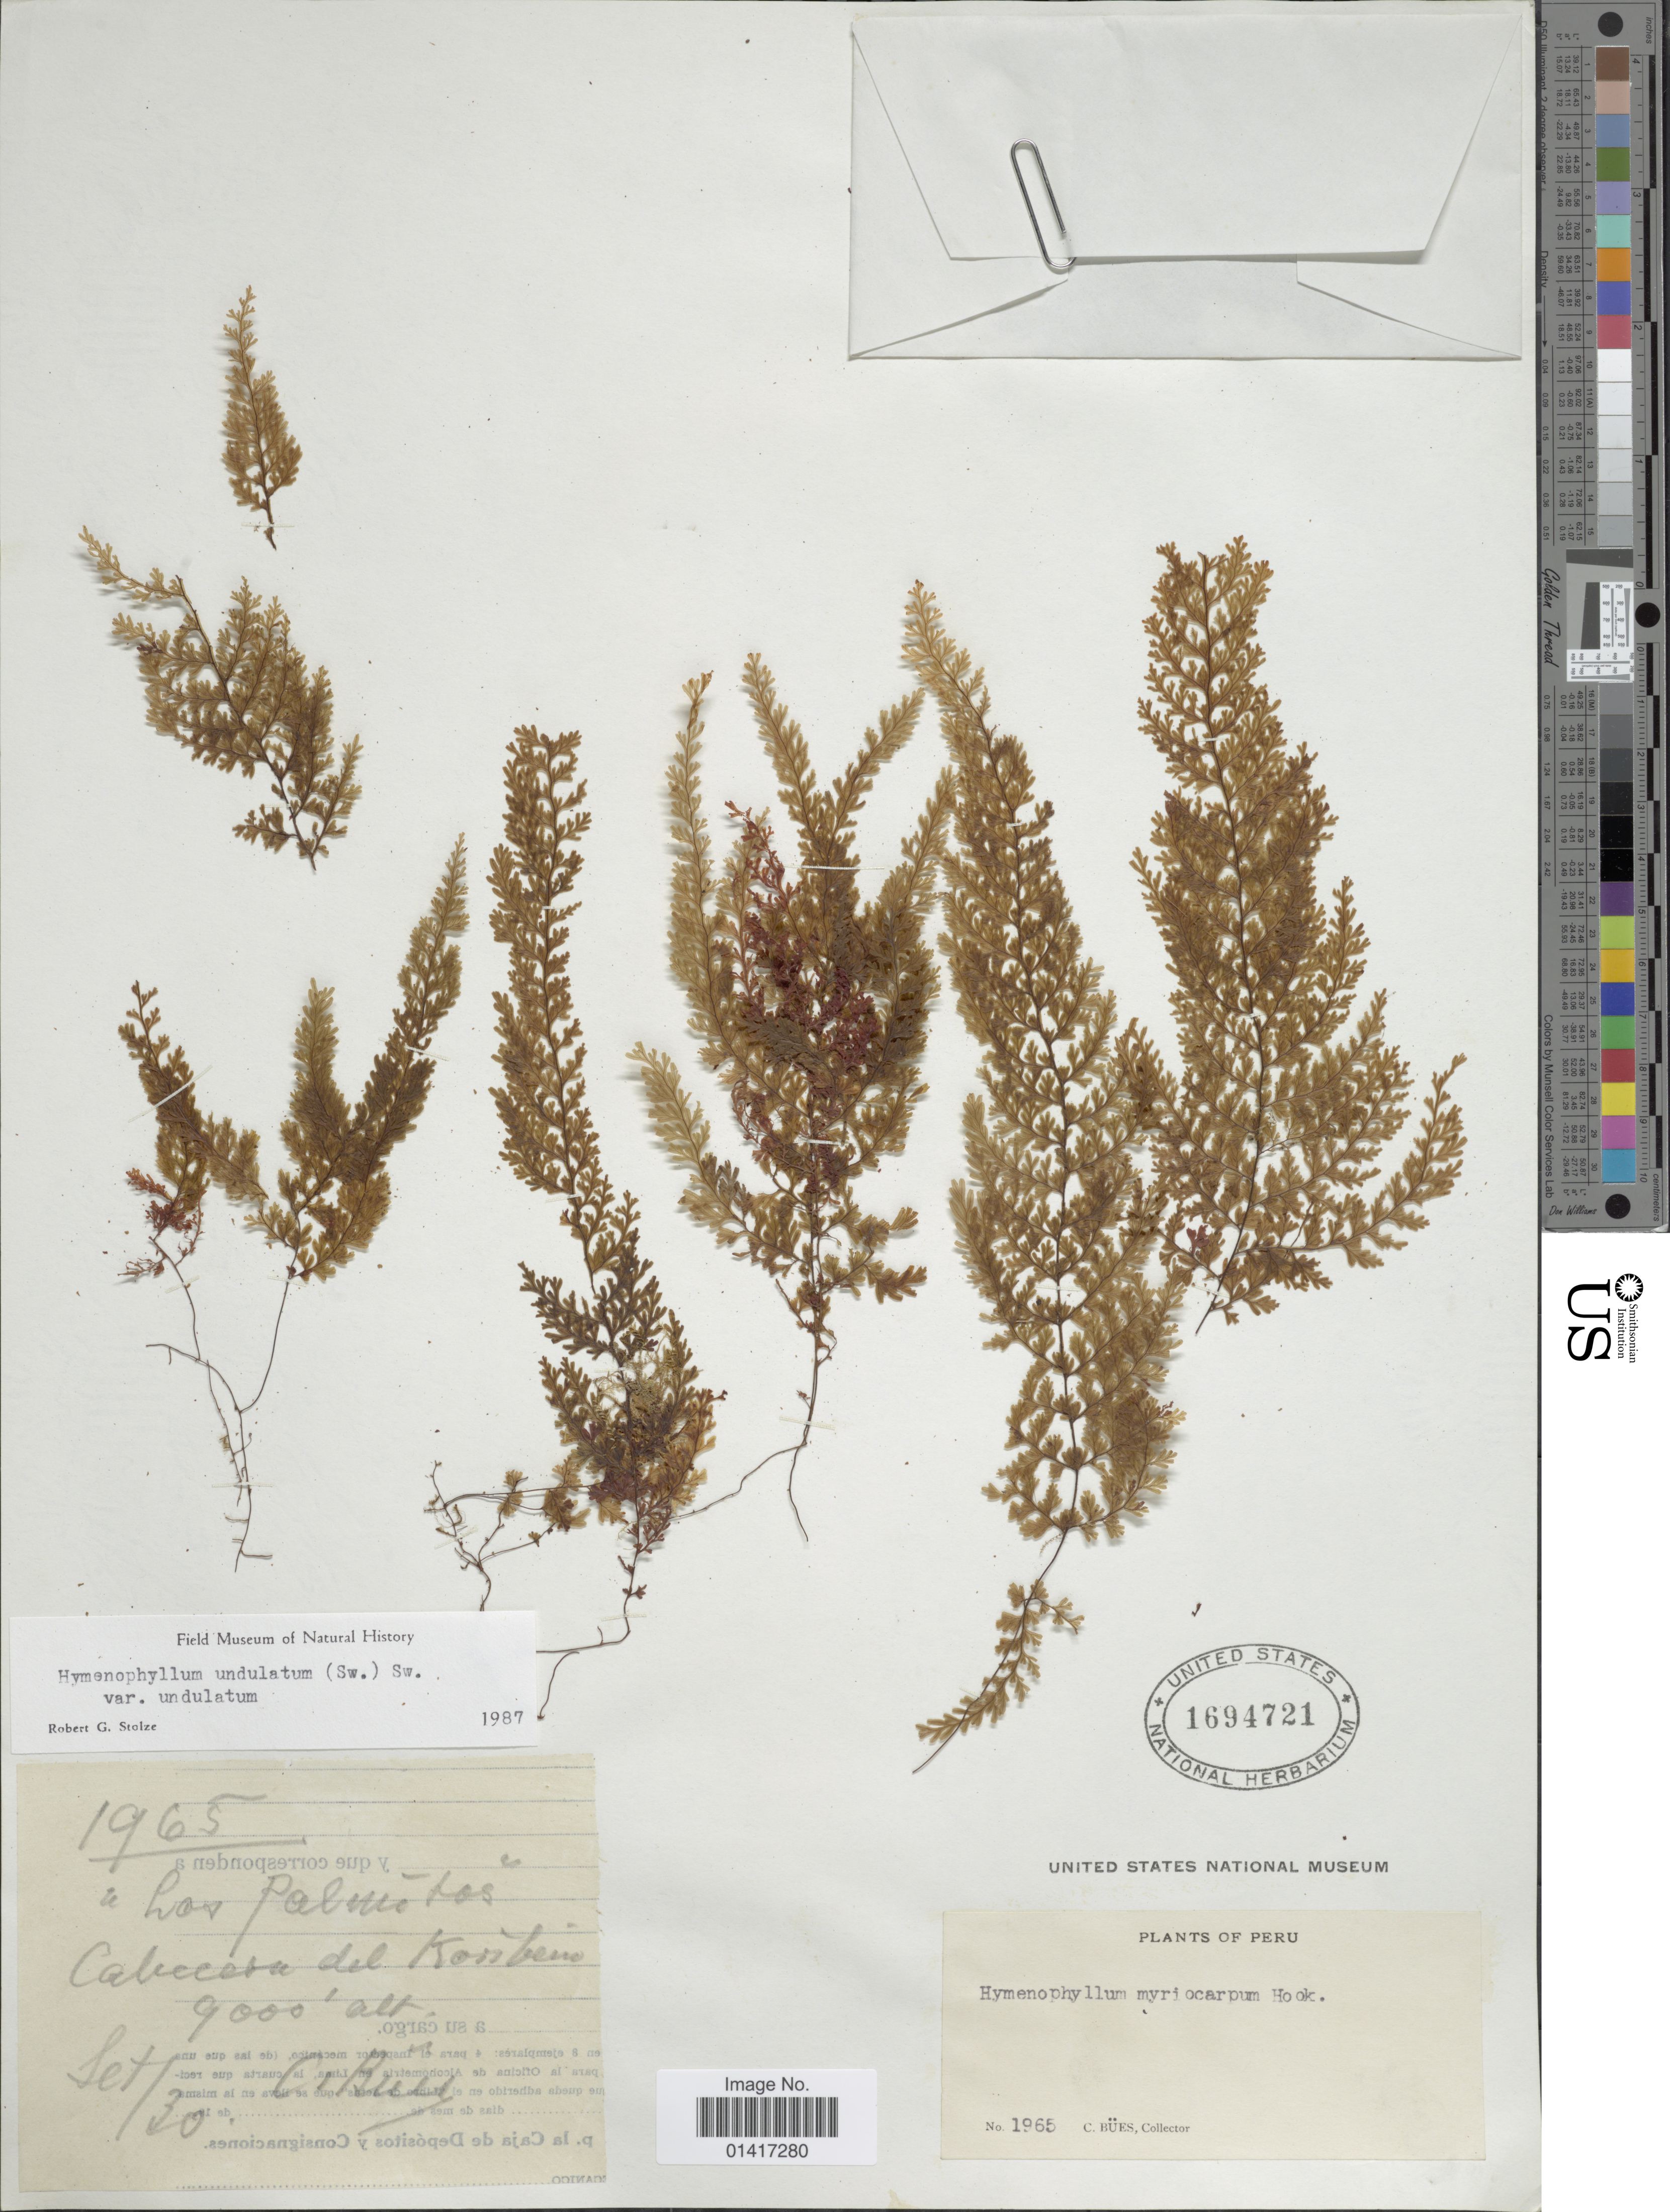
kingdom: Plantae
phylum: Tracheophyta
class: Polypodiopsida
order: Hymenophyllales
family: Hymenophyllaceae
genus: Hymenophyllum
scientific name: Hymenophyllum undulatum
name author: (Sw.) Sw.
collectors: C. Bues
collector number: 1965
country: Peru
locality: Las Palmitos, Cabecera del Koribeni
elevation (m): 2743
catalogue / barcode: US 1694721